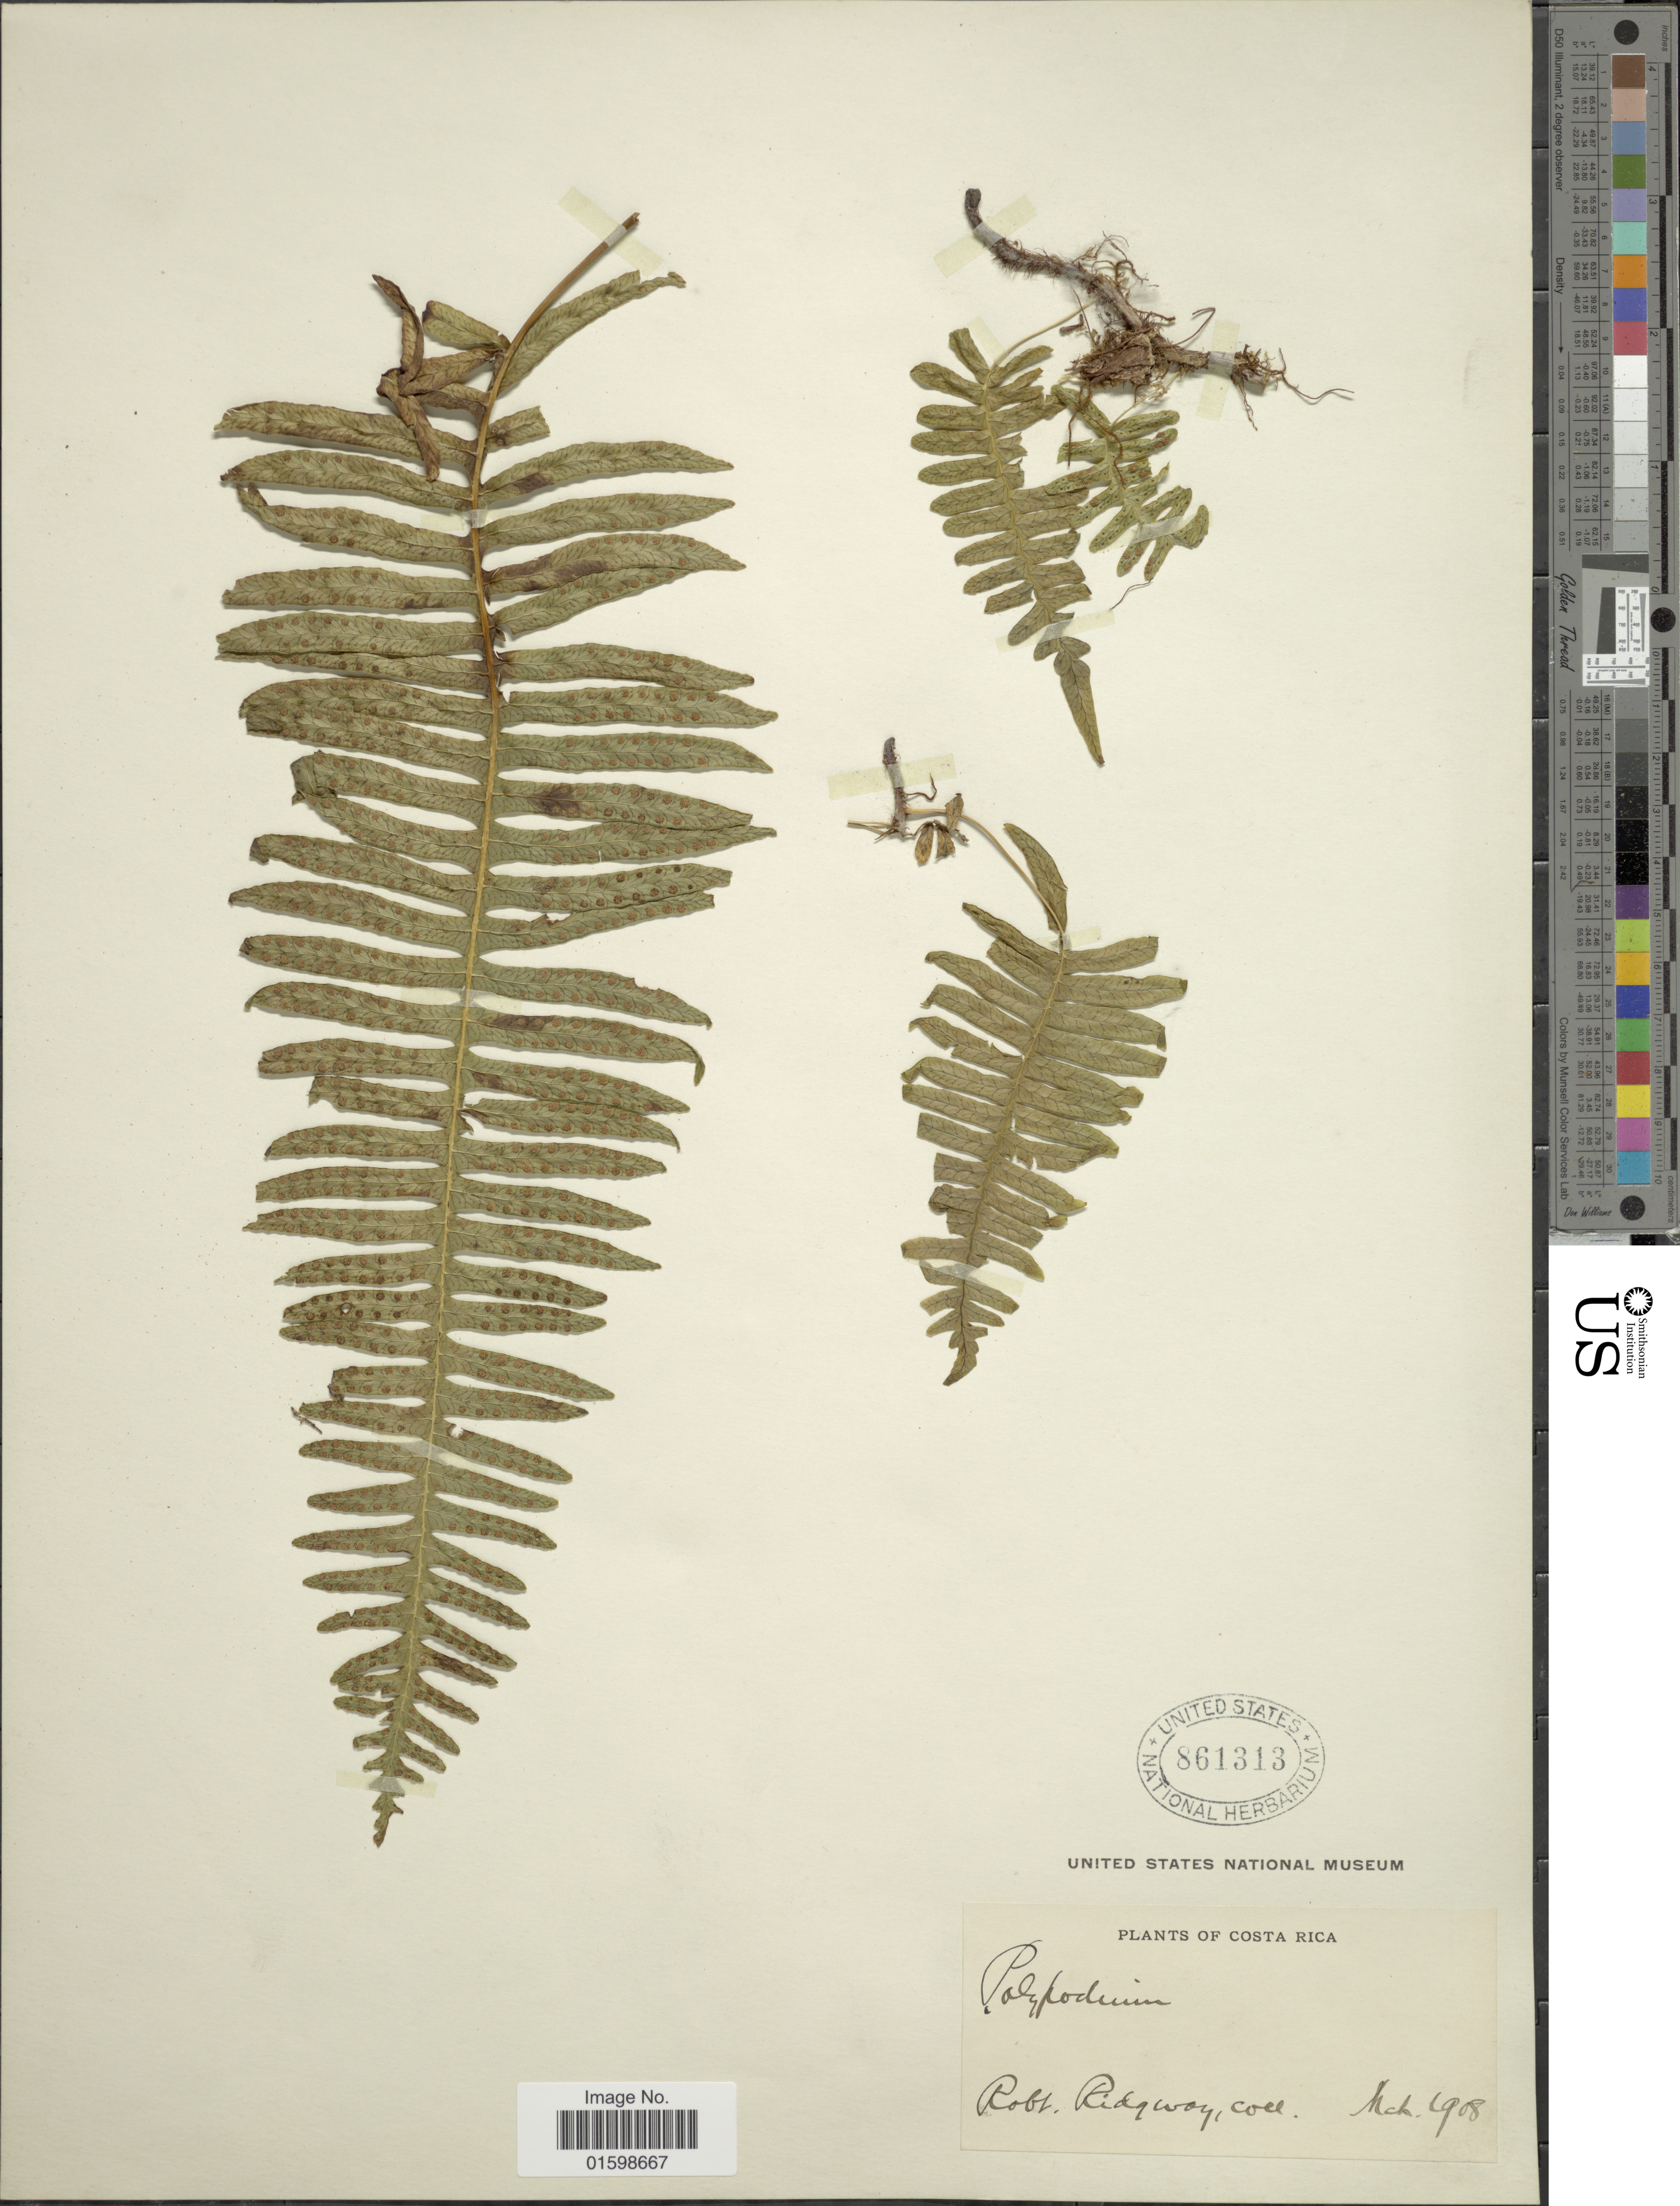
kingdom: Plantae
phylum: Tracheophyta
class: Polypodiopsida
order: Polypodiales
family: Polypodiaceae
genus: Pleopeltis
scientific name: Pleopeltis wiesbaurii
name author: (Sodiro) Lellinger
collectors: R. Ridgway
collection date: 1908-03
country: Costa Rica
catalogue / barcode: US 861313